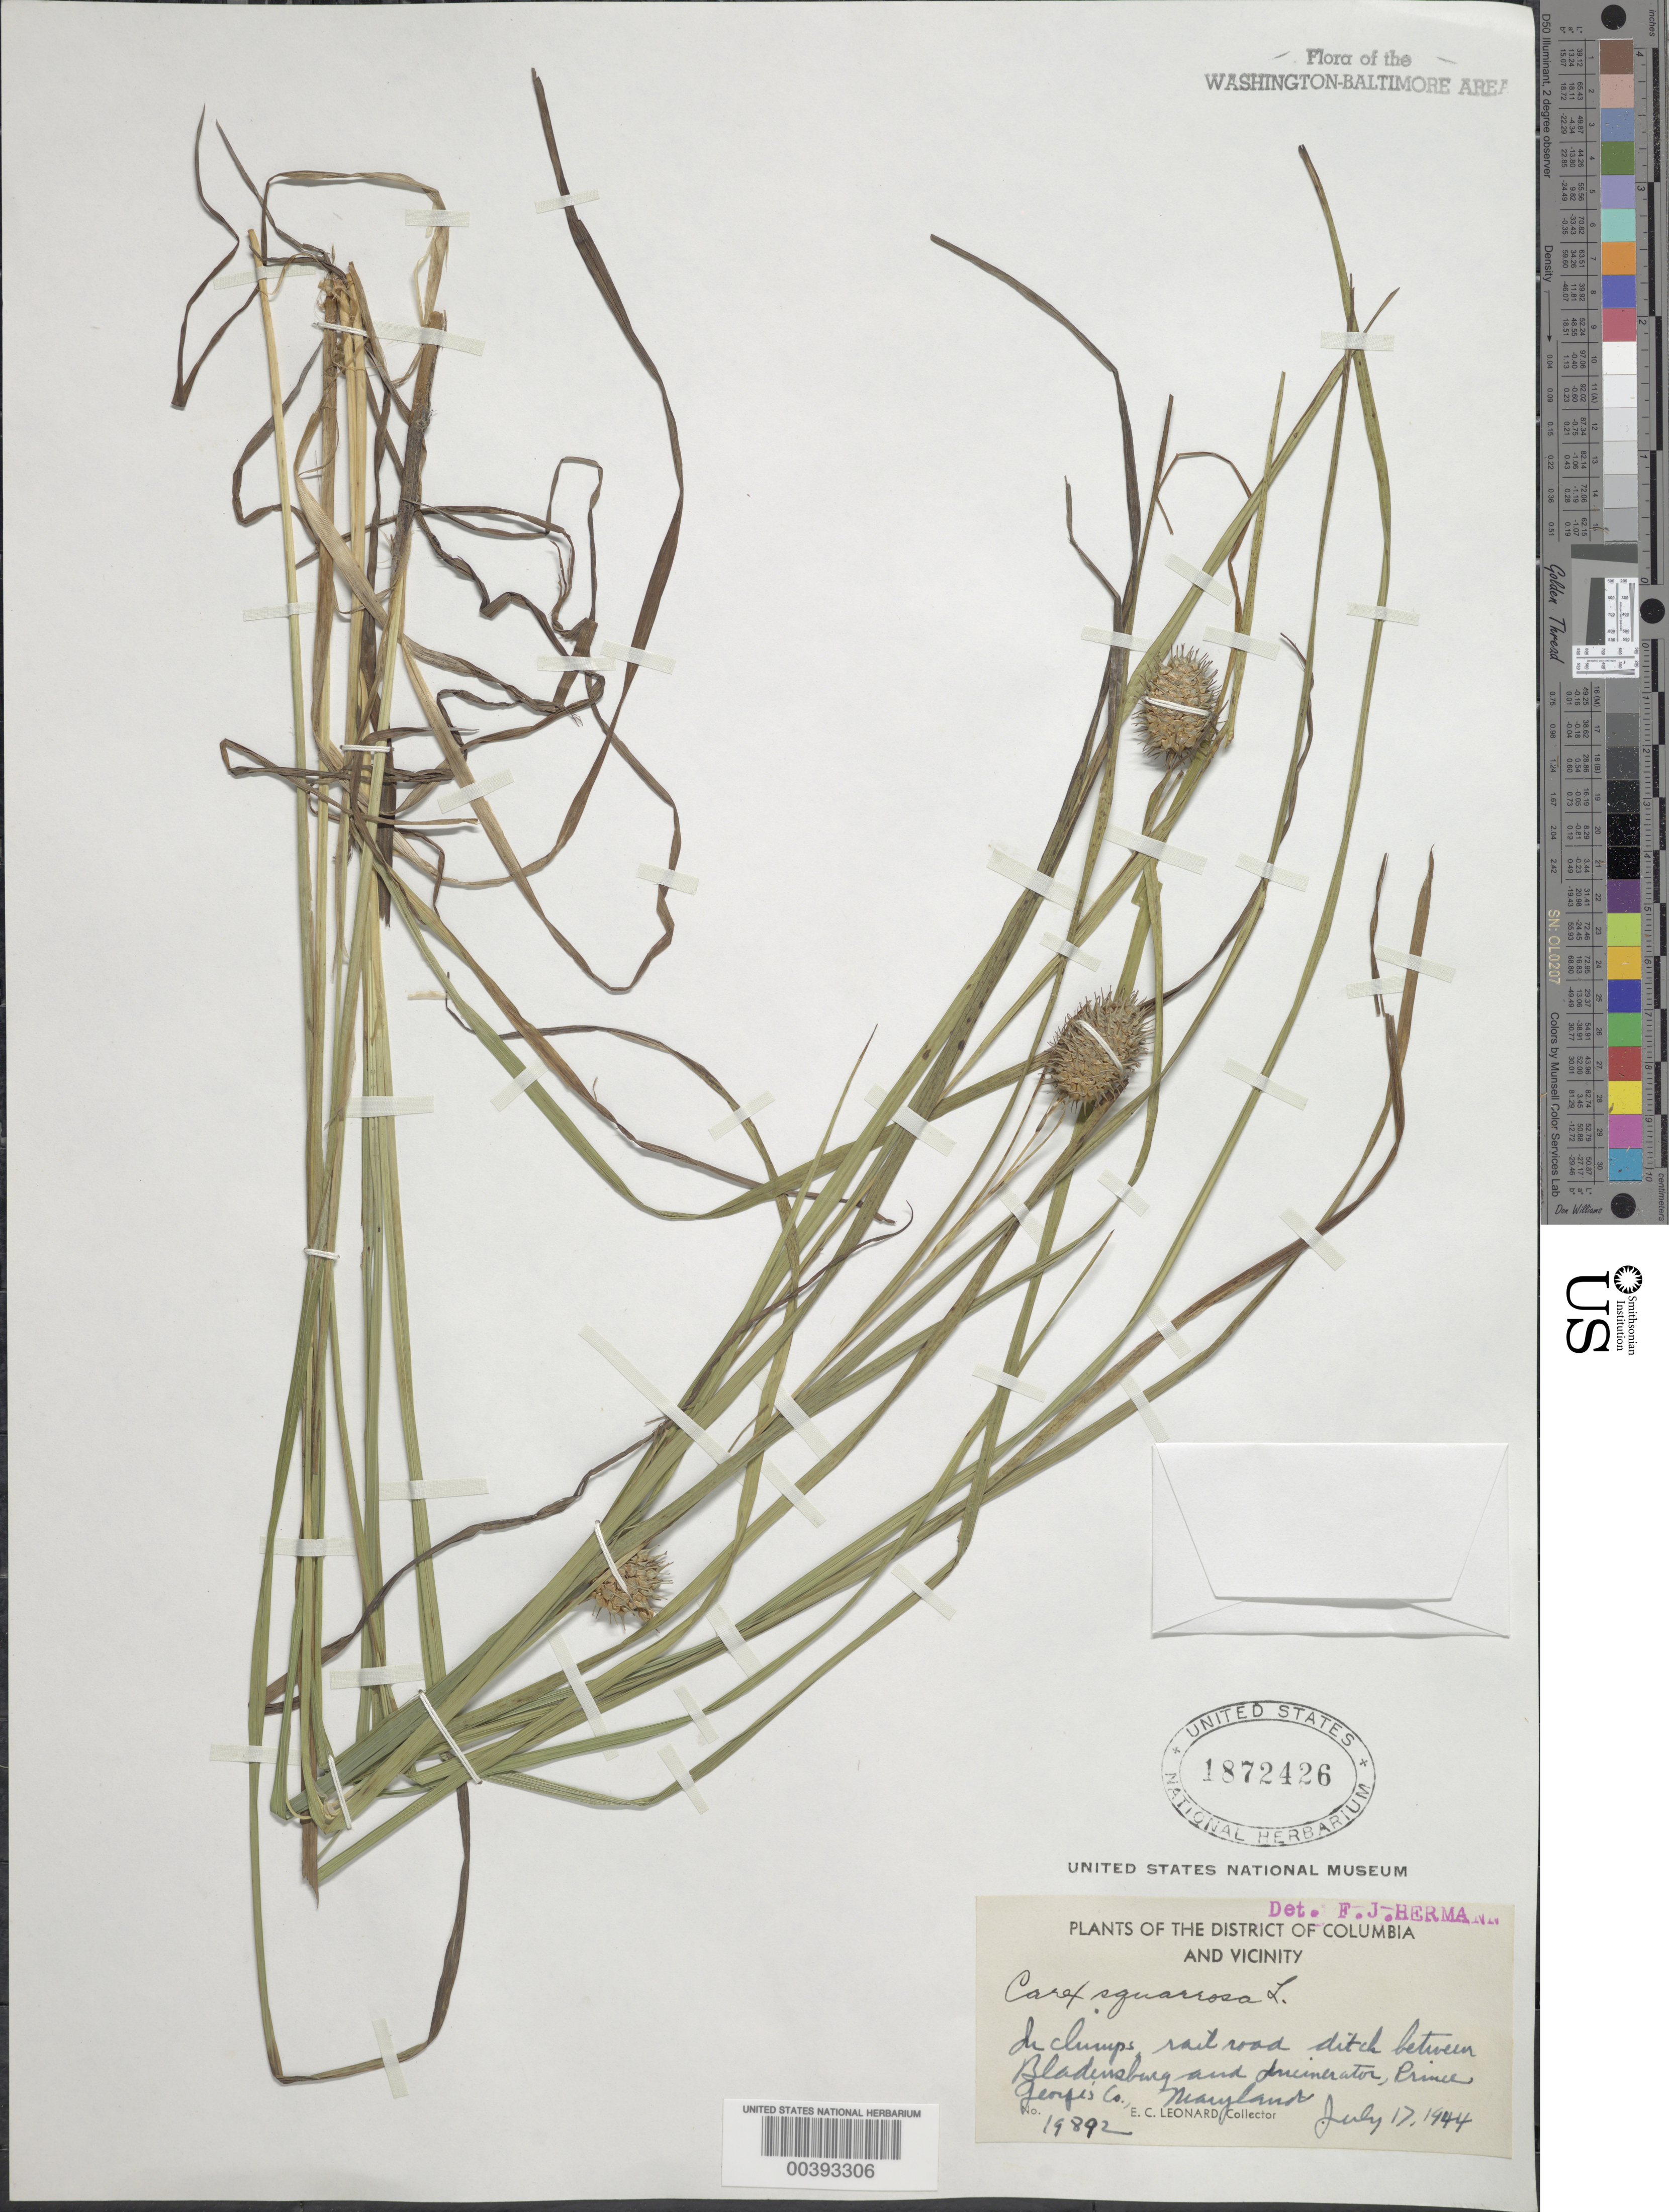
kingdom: Plantae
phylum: Tracheophyta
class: Liliopsida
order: Poales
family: Cyperaceae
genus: Carex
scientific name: Carex squarrosa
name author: L.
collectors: E. C. Leonard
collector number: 19892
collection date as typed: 17 Jul 1944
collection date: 1944-07-17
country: United States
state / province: Maryland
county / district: Prince George's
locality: between Bladensburg and Incinerator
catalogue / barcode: US 1872426